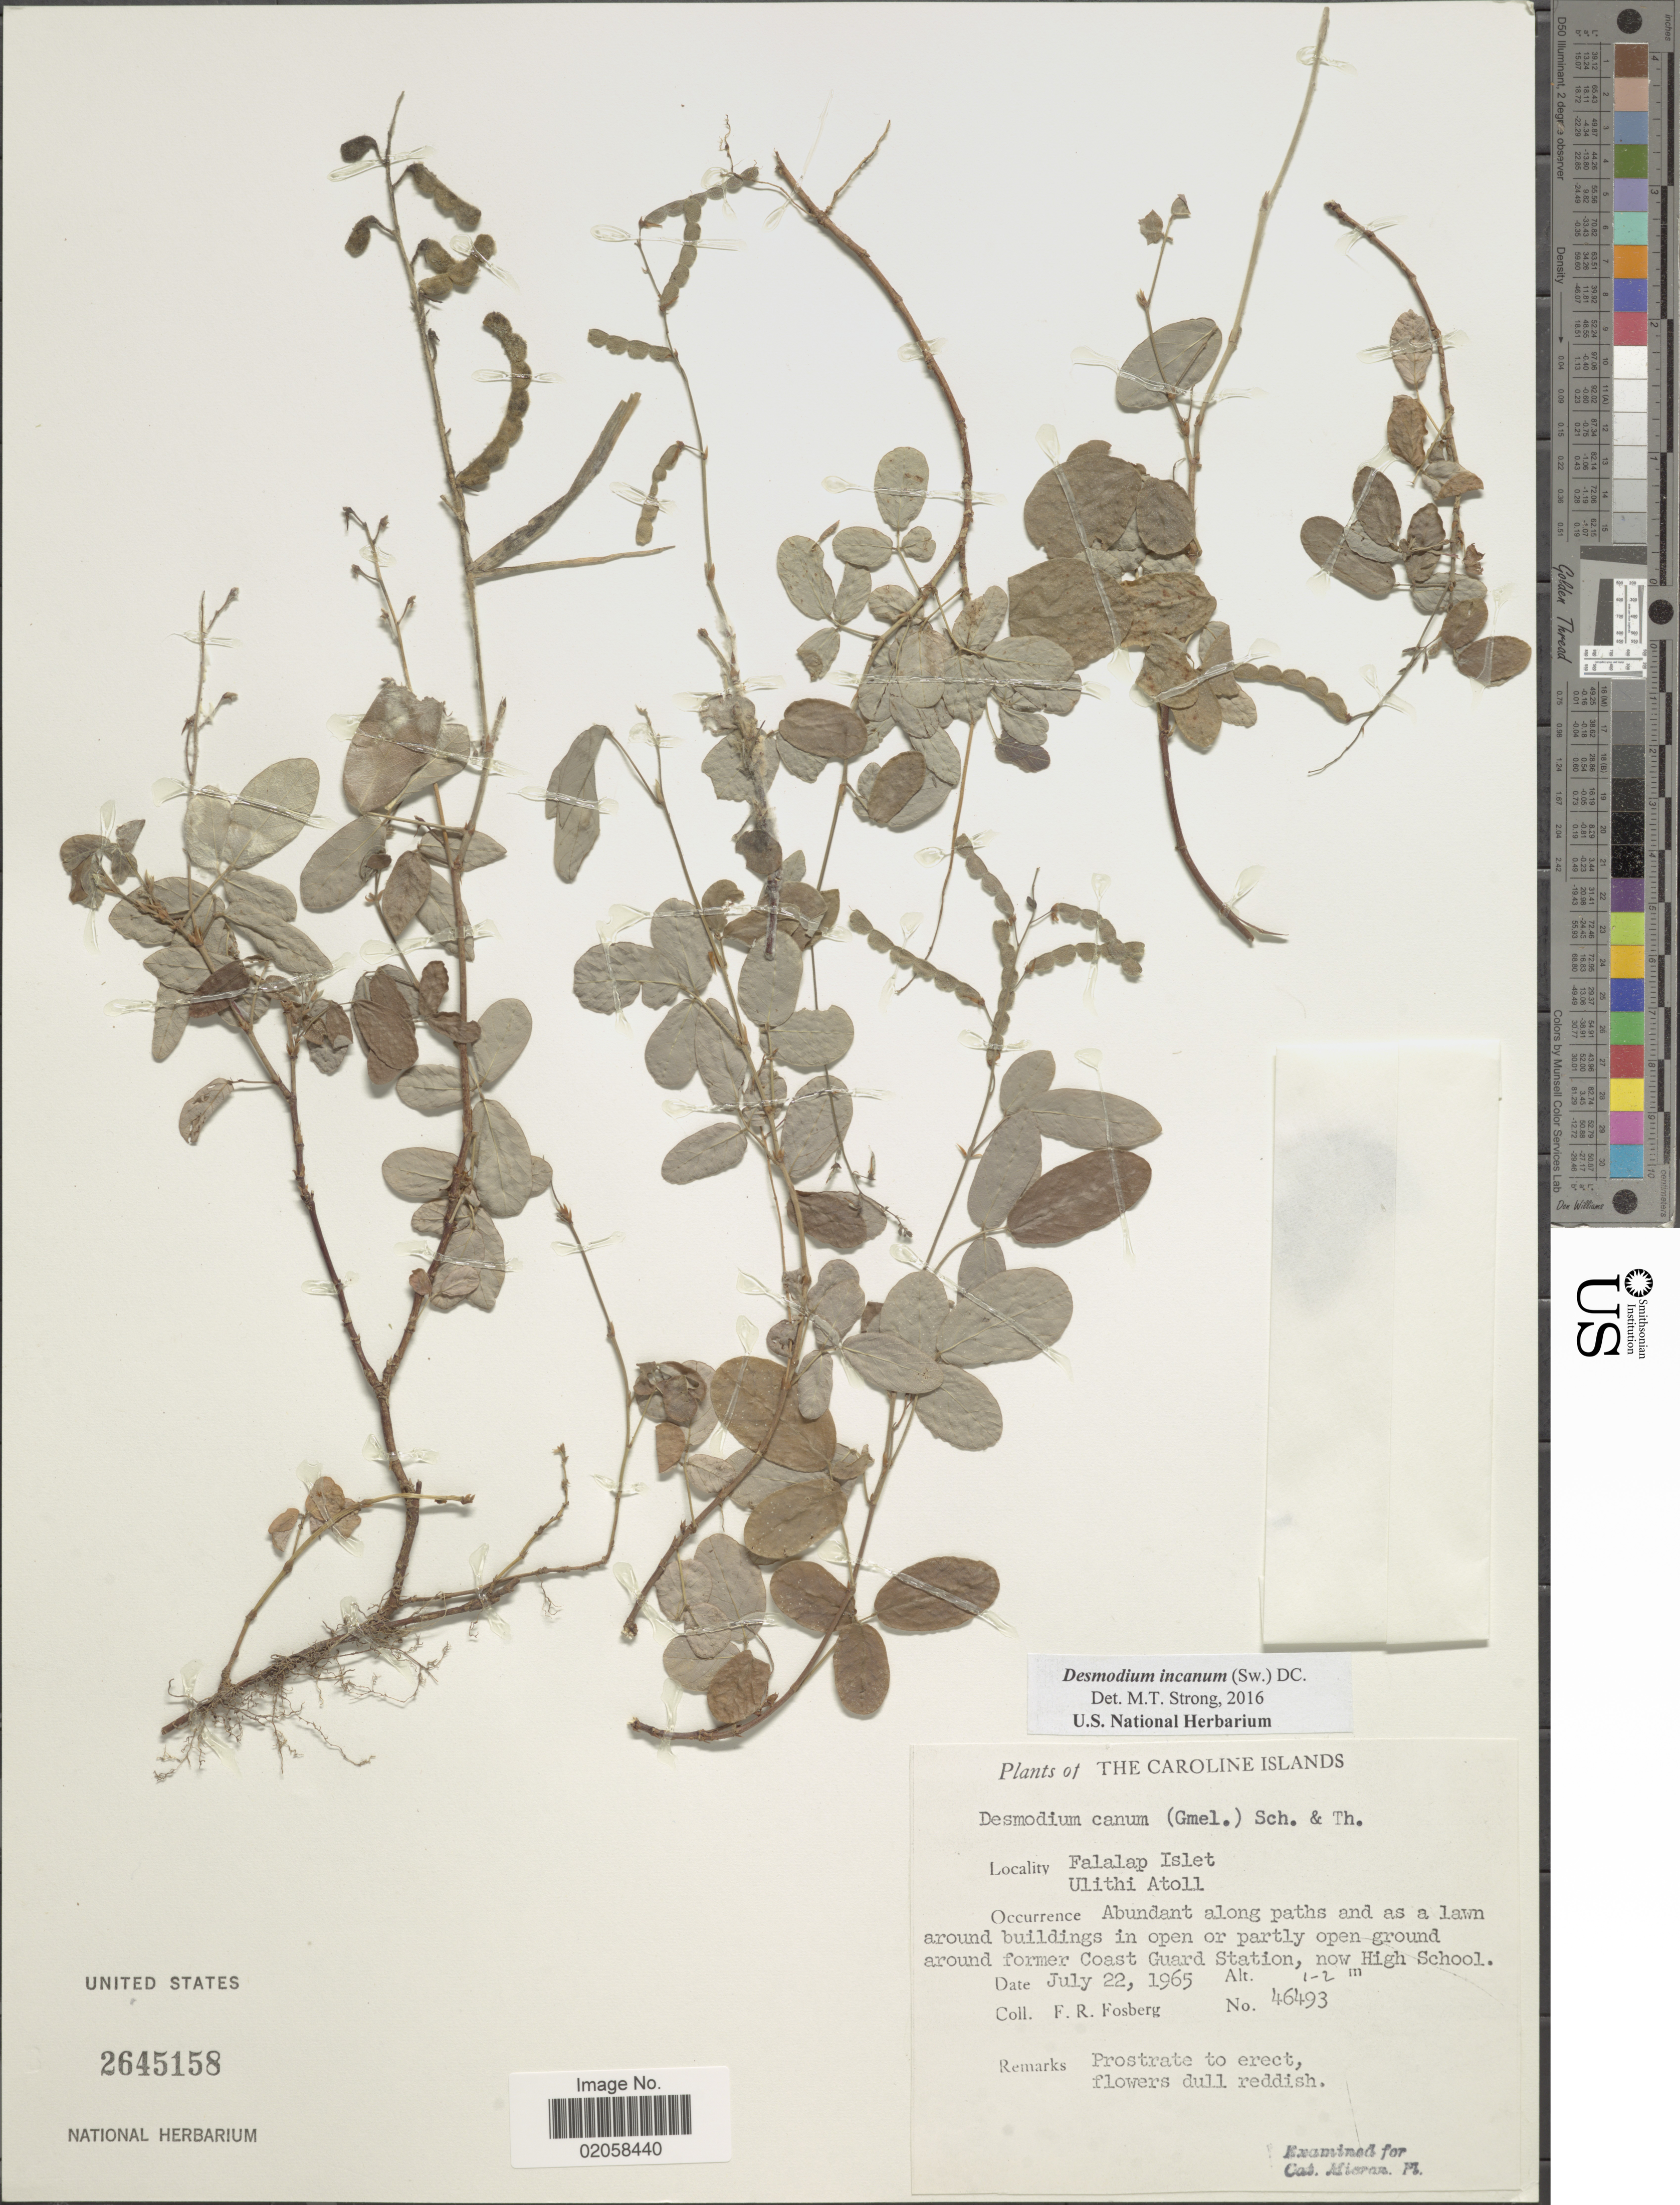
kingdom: Plantae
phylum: Tracheophyta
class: Magnoliopsida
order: Fabales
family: Fabaceae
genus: Desmodium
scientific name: Desmodium incanum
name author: (Sw.) DC.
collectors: F. R. Fosberg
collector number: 46493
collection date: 1965-07-22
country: Micronesia, Federated States of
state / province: Yap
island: Ulithi Atoll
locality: Caroline Islands, Falalap Islet, Ulithi Atoll, abundant along paths and as a lawn around buildings in open or dry partly open ground around former Coast Guard Station, now High School.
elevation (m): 1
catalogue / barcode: US 2645158